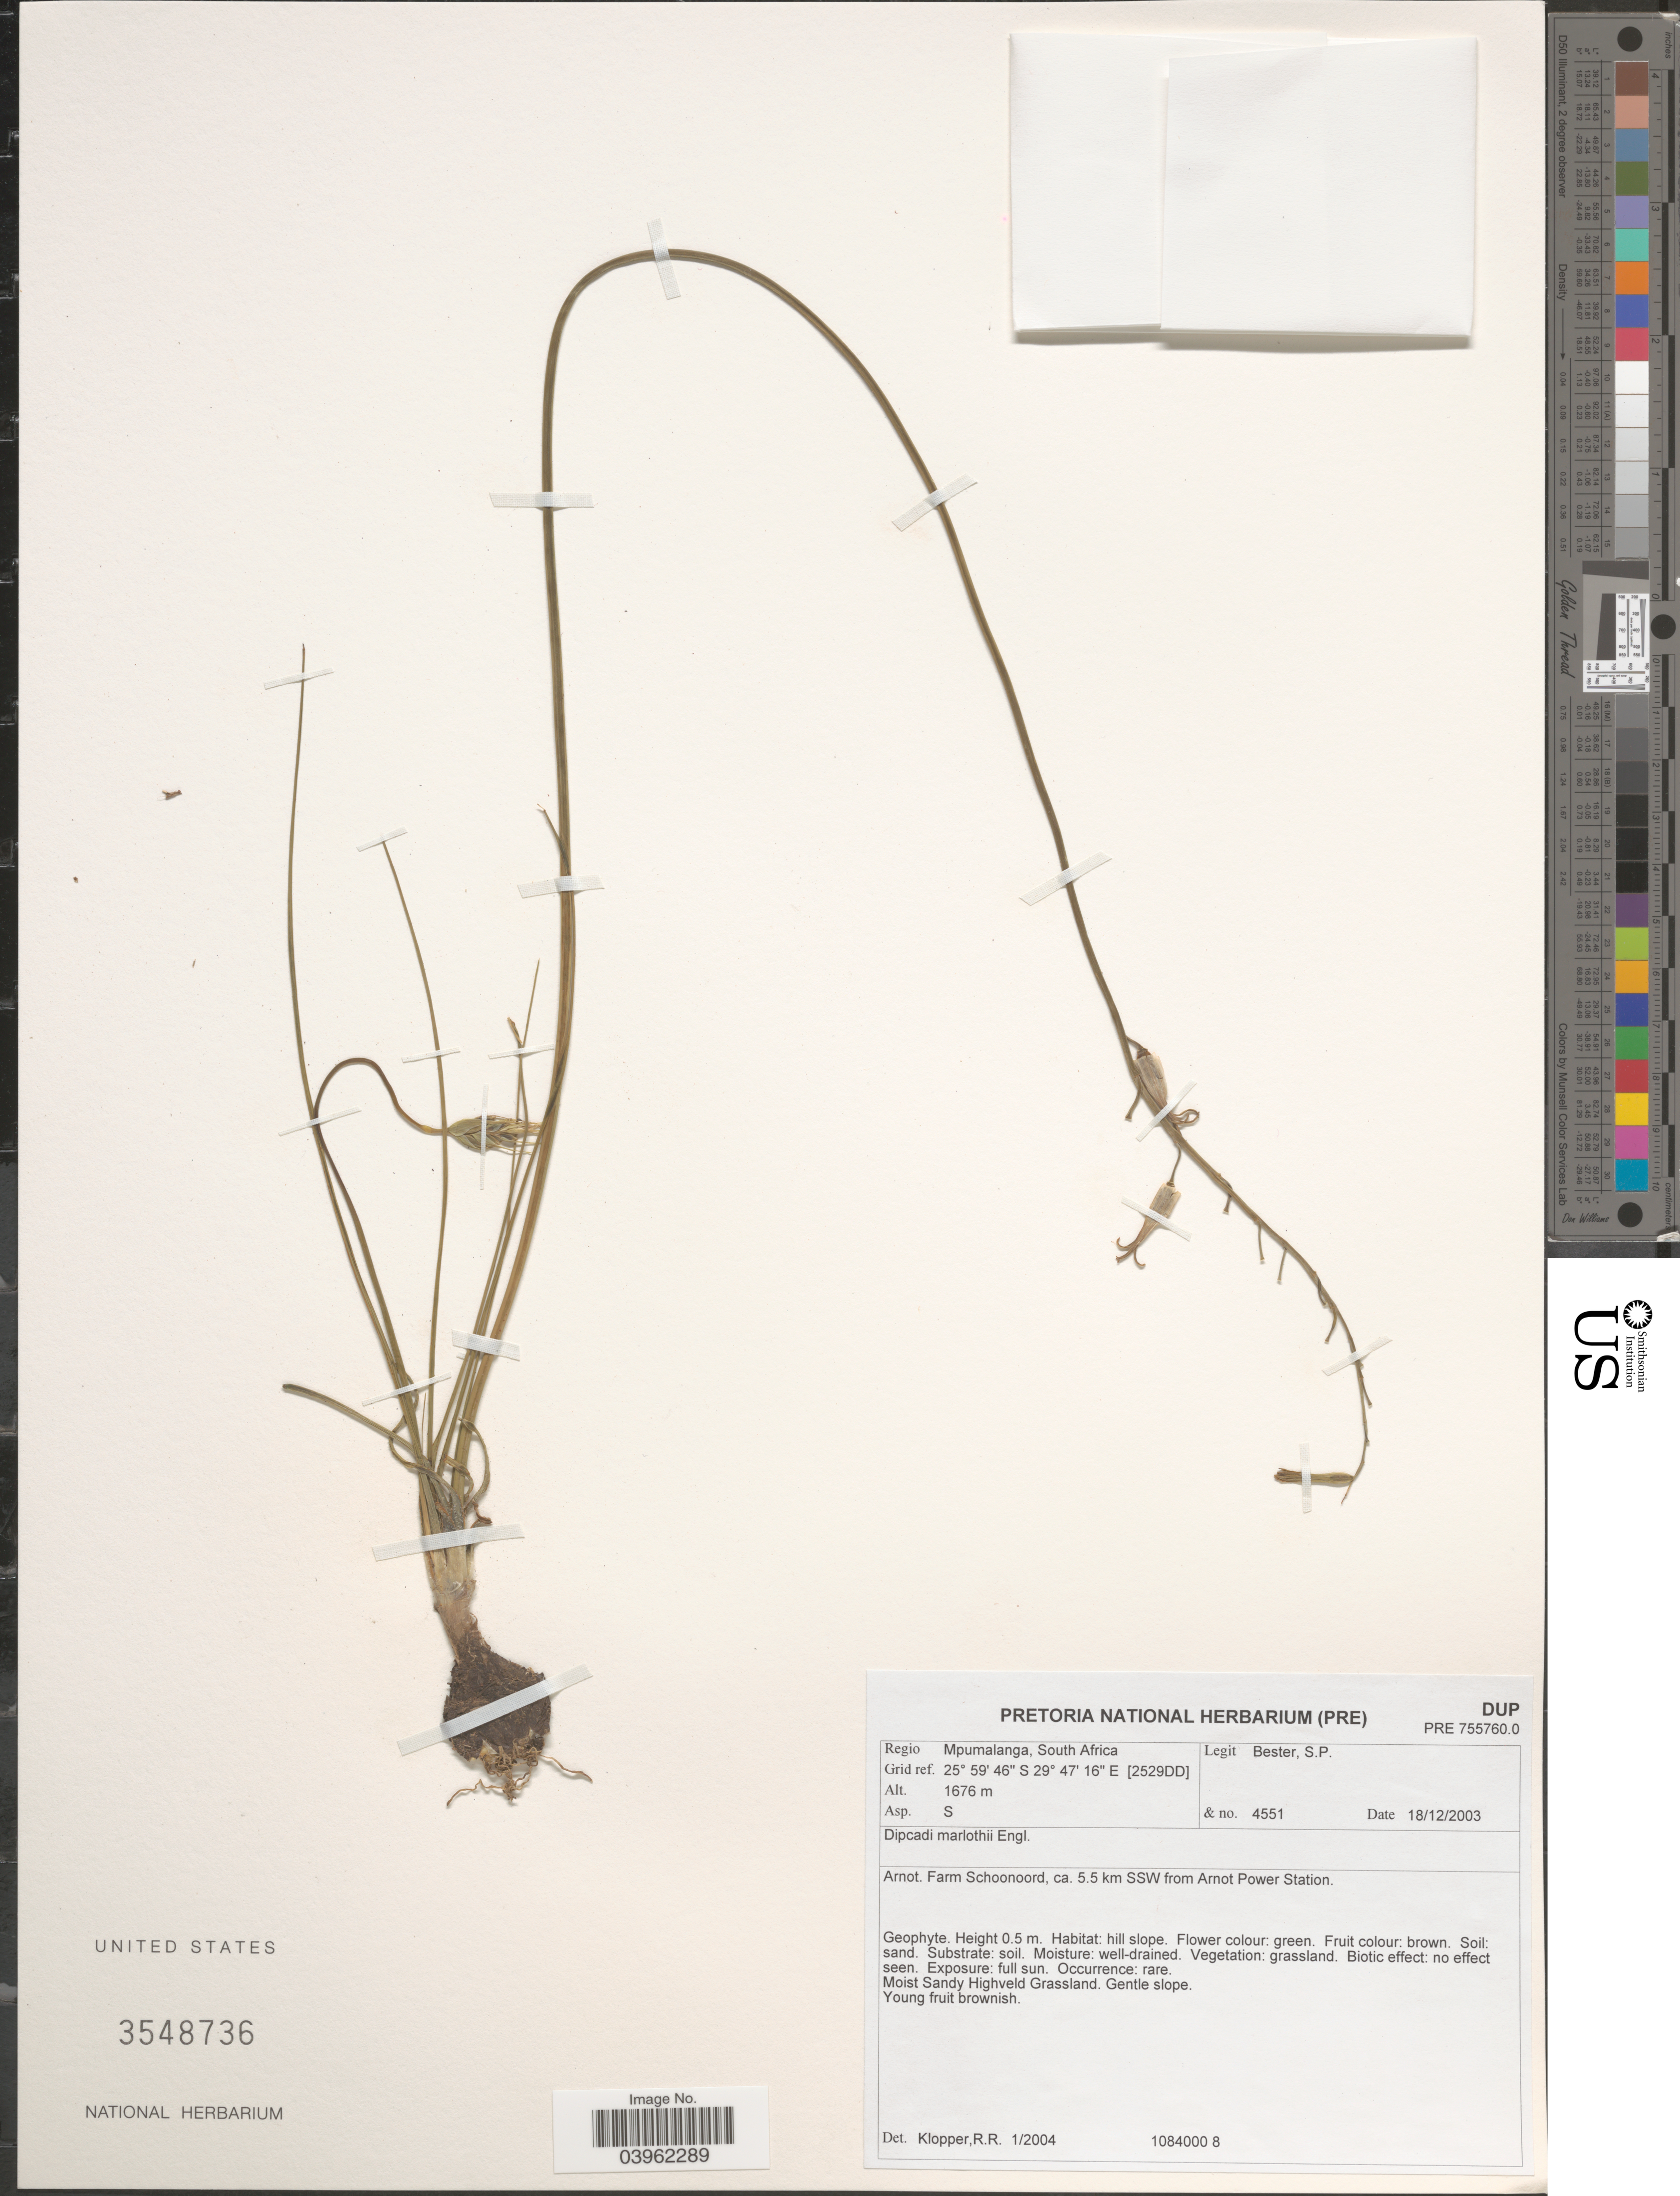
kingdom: Plantae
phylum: Tracheophyta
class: Liliopsida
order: Asparagales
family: Asparagaceae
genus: Dipcadi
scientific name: Dipcadi marlothii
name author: Engl.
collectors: S. Bester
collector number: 4551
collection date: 2003-12-18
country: South Africa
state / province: Mpumalanga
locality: Regio Mpumalanga, South Africa. Grid ref. [2529DD]. Asp. S. Arnot. Farm Schoonoord, ca. 5.5 km SSW from Arnot Power Station.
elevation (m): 1676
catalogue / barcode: US 3548736